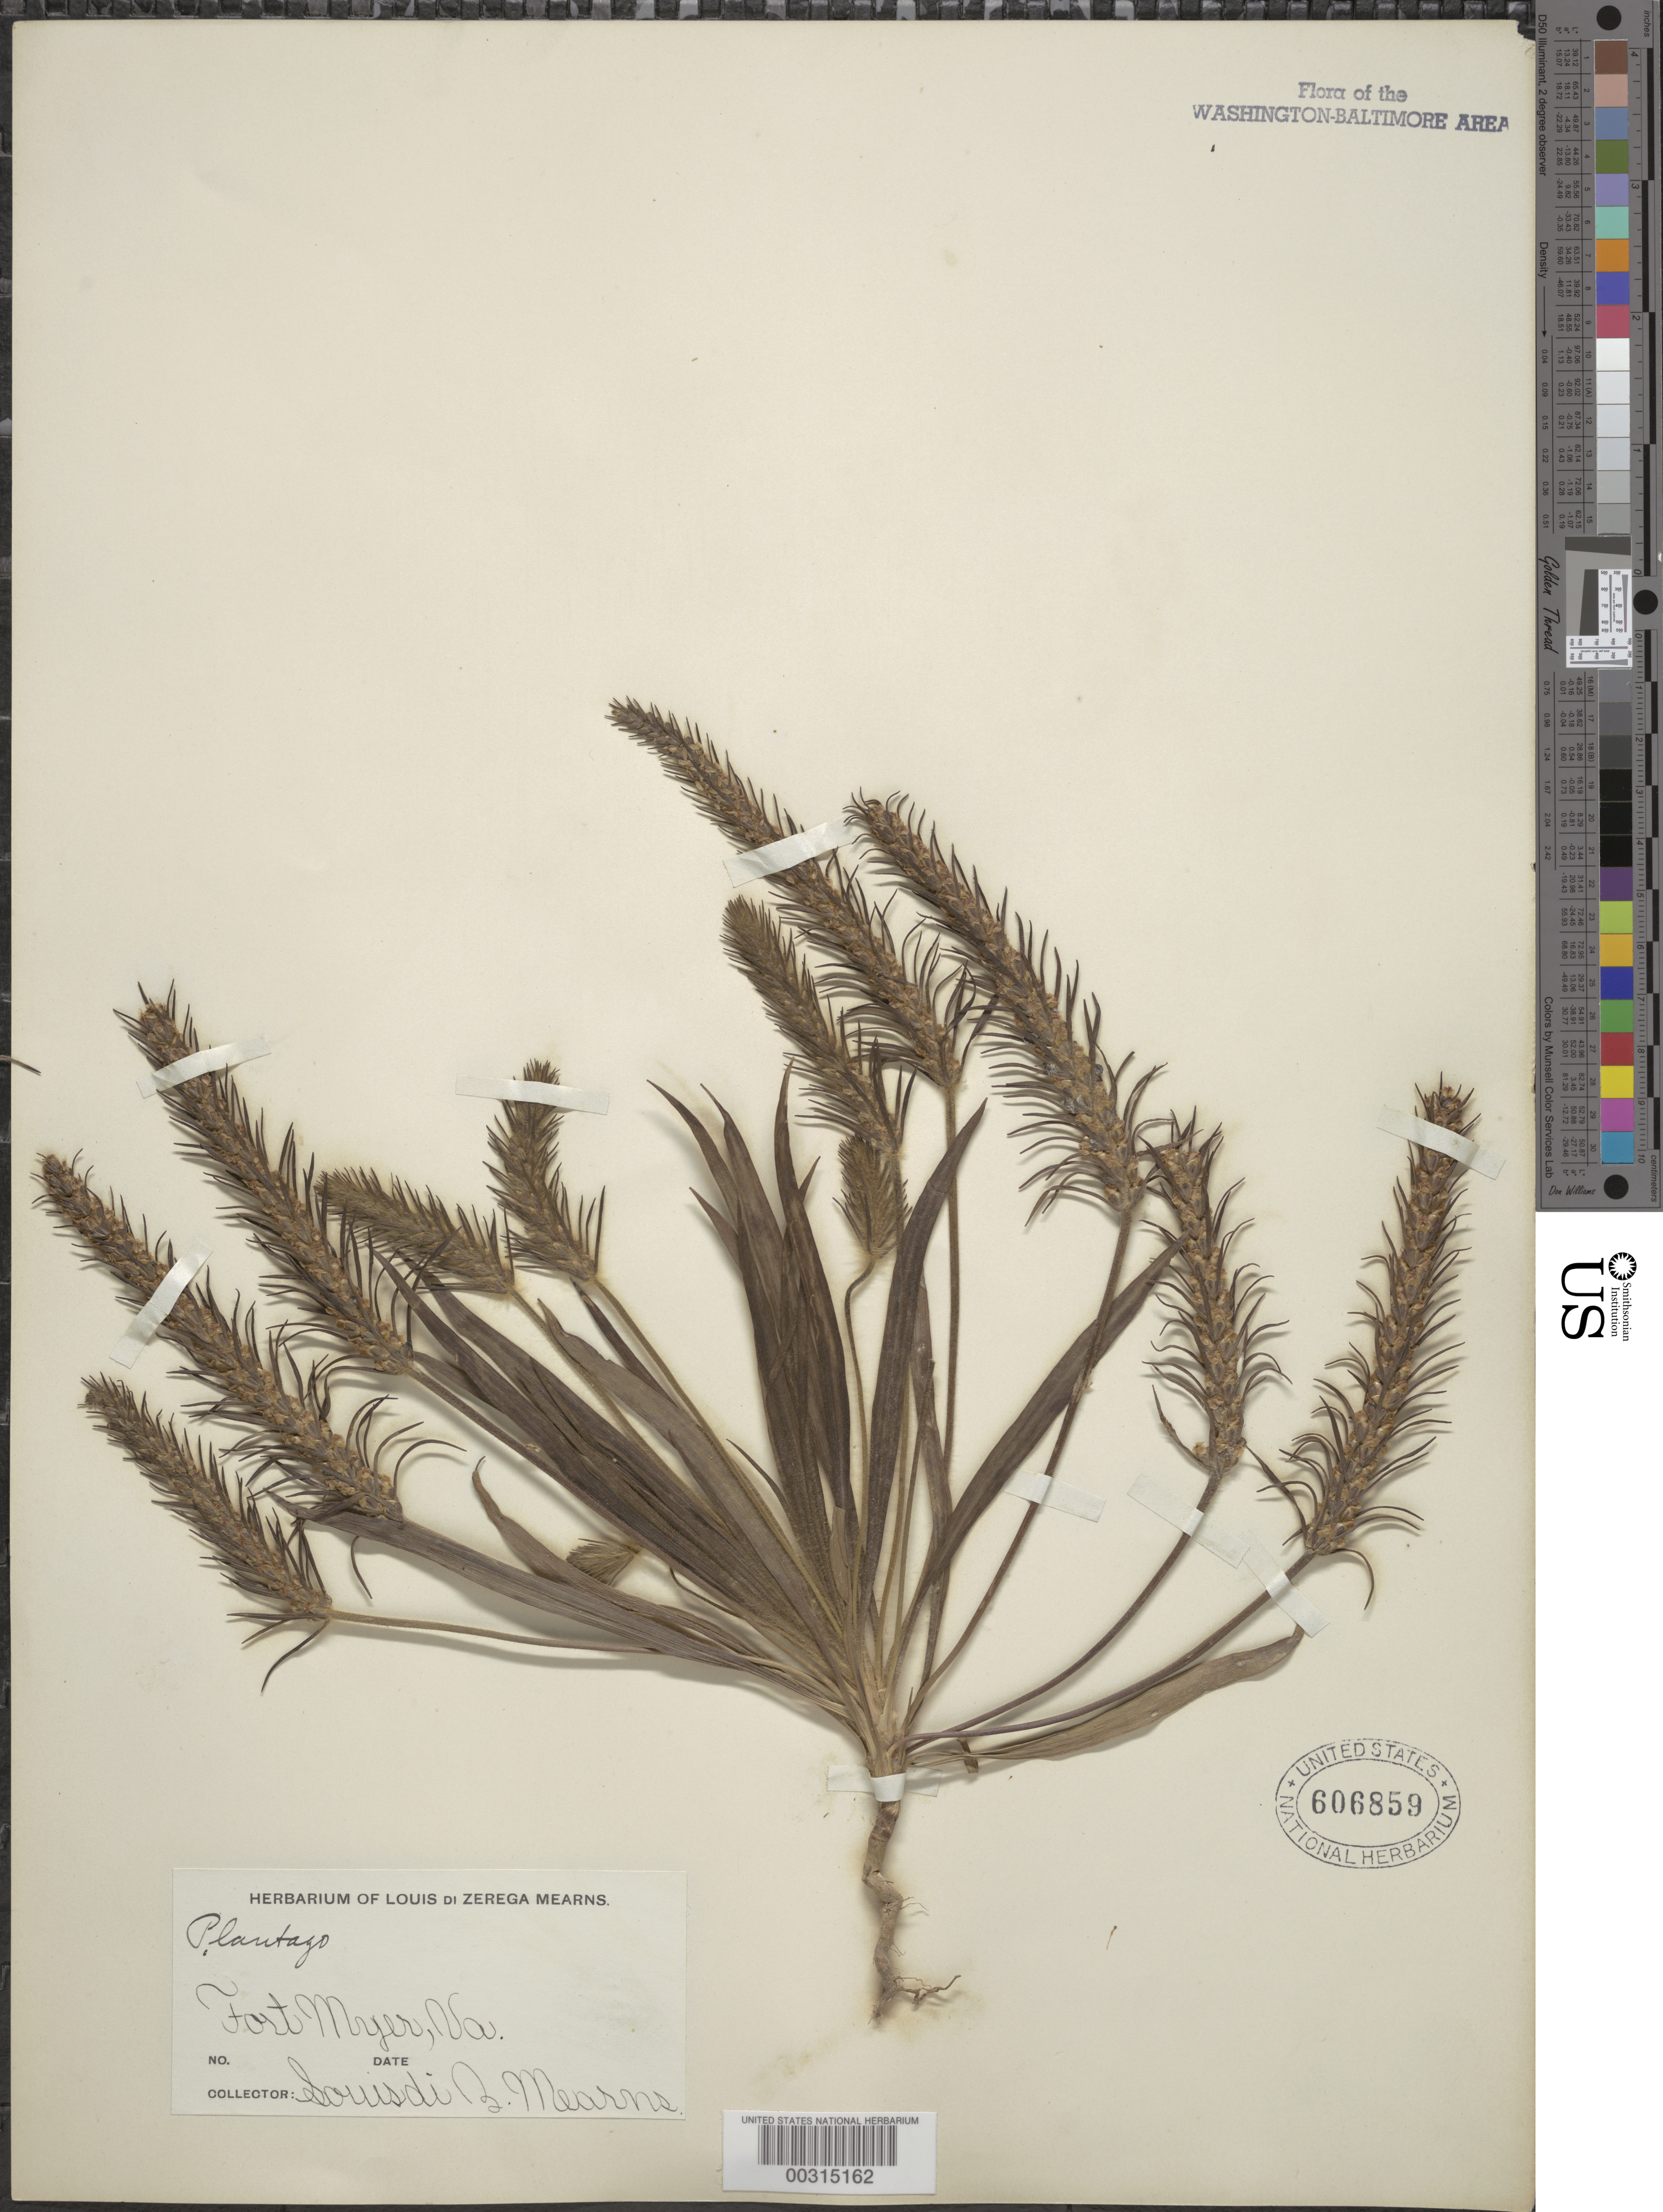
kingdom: Plantae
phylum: Tracheophyta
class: Magnoliopsida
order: Lamiales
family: Plantaginaceae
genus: Plantago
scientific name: Plantago aristata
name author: Michx.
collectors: S. Z. Mearns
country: United States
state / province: Virginia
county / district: Arlington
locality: Fort Myers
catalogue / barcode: US 606859